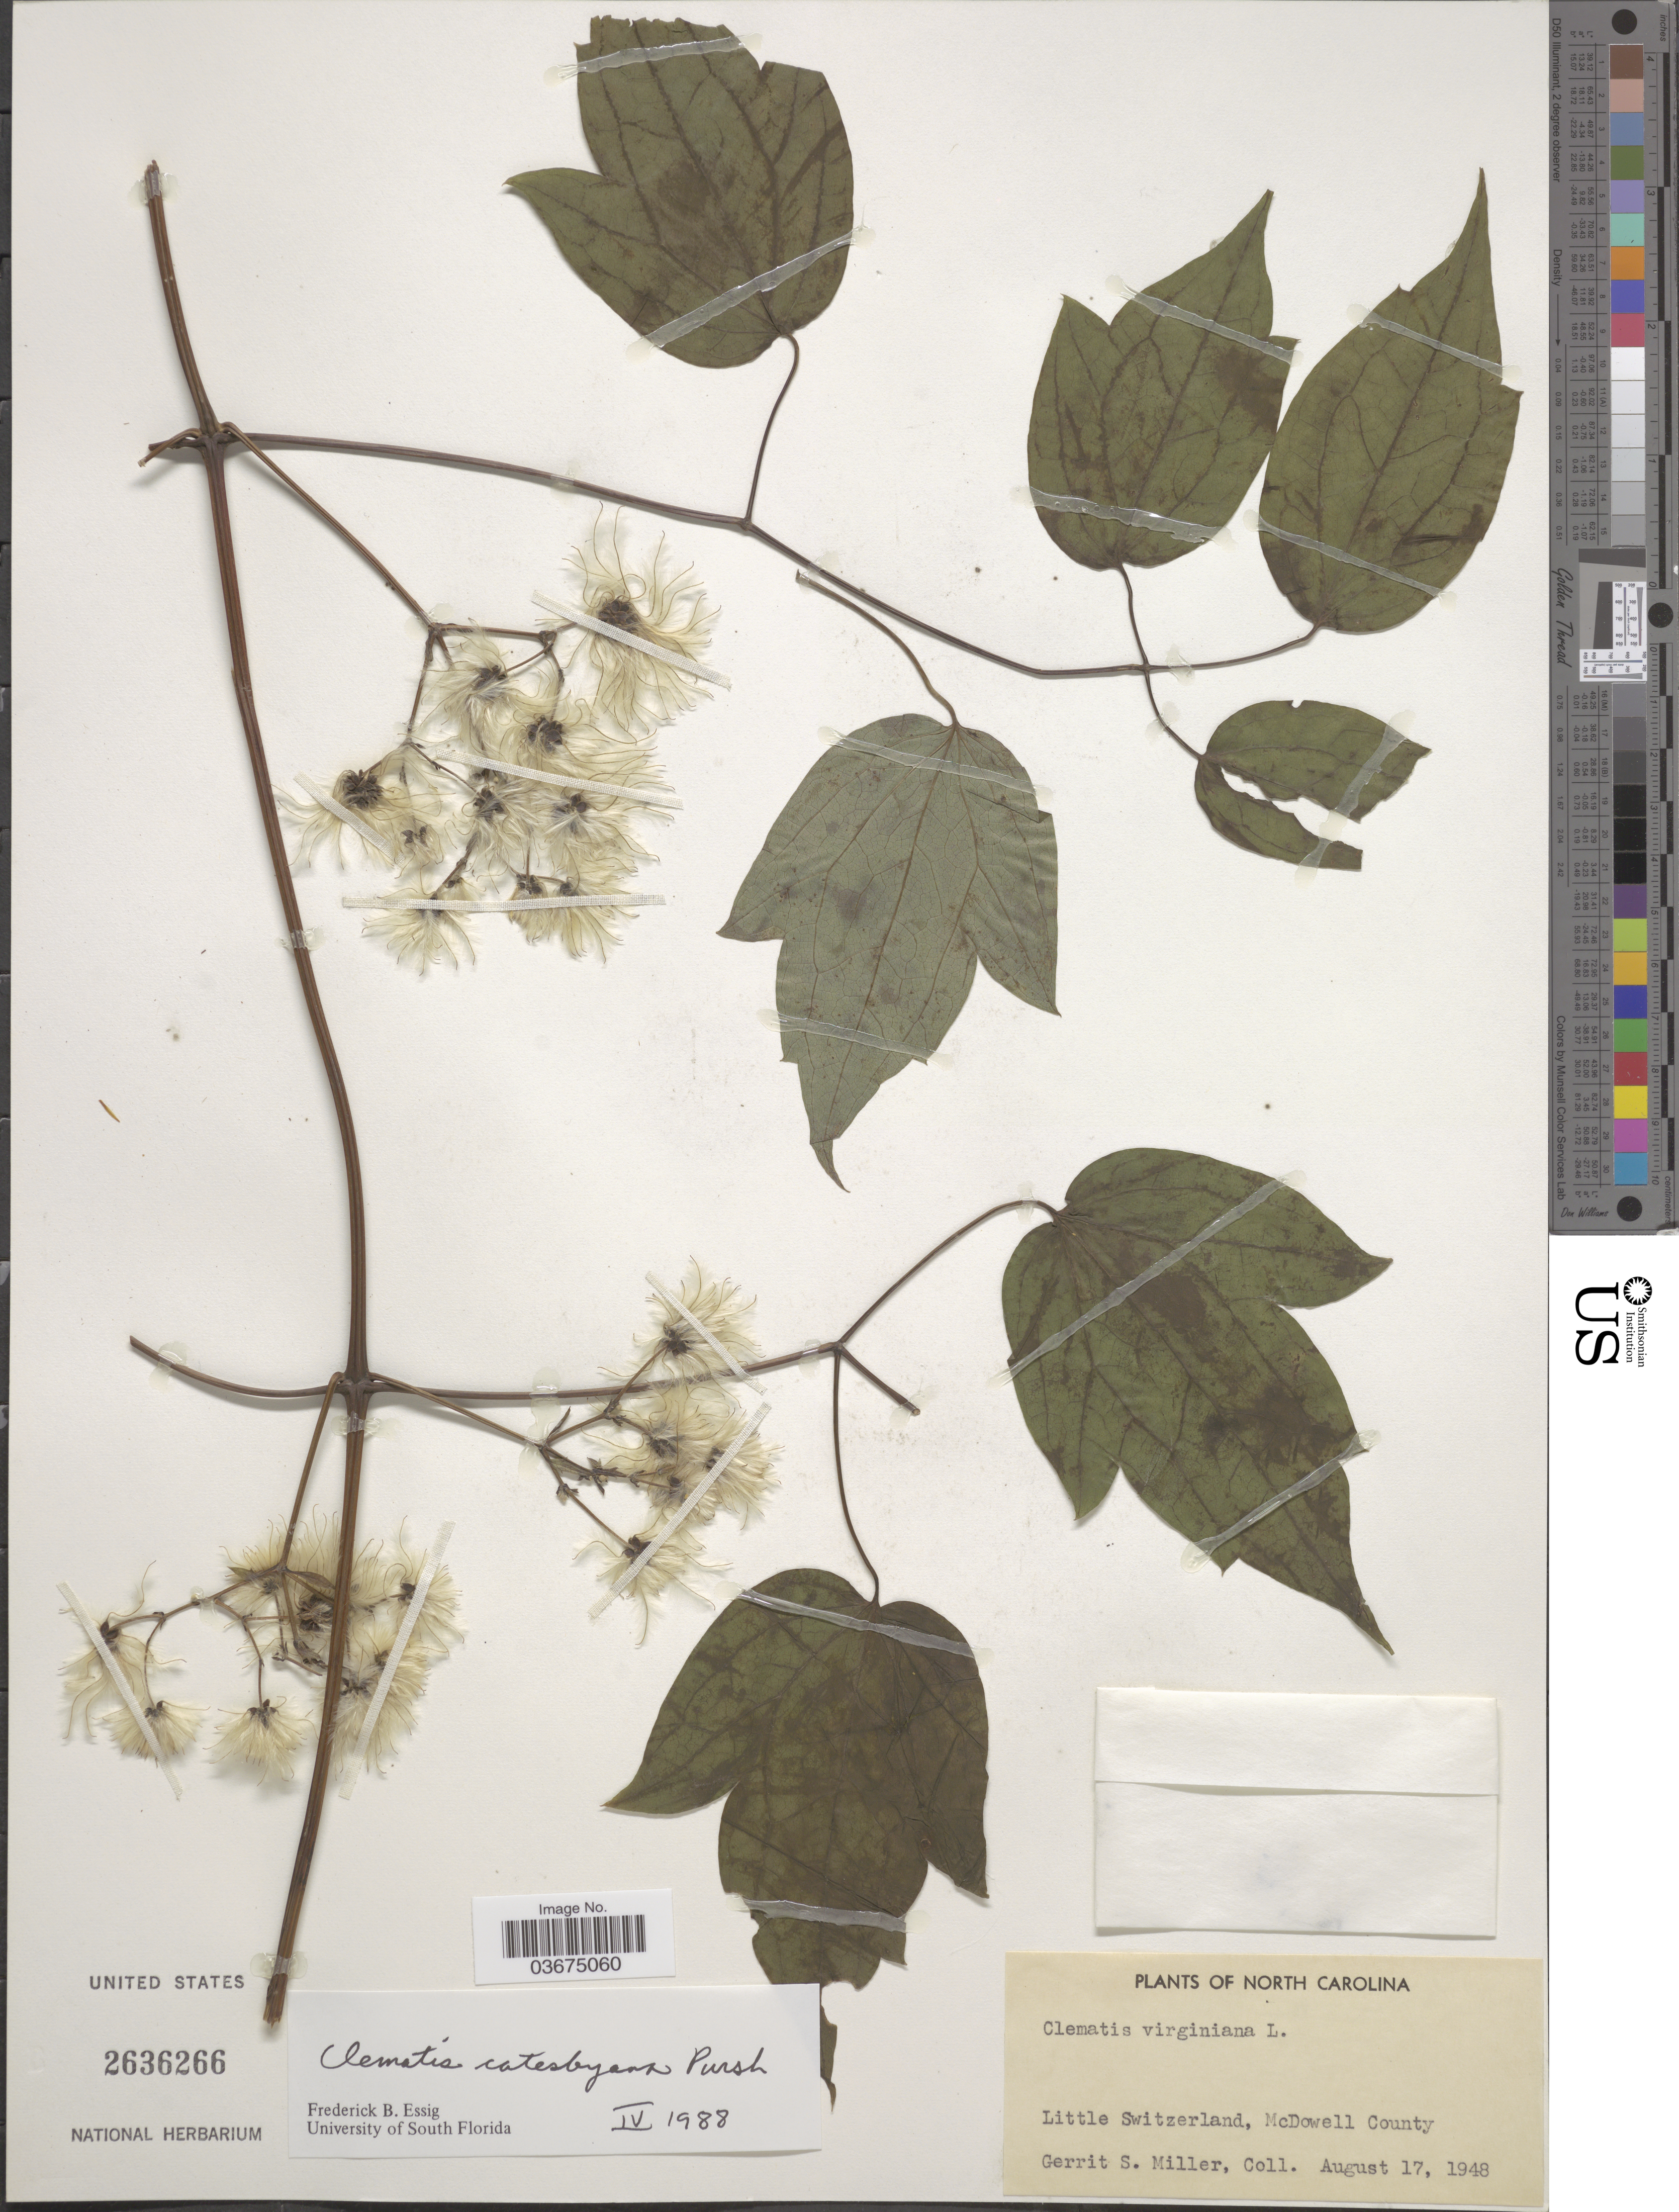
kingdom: Plantae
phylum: Tracheophyta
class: Magnoliopsida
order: Ranunculales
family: Ranunculaceae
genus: Clematis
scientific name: Clematis catesbyana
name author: Pursh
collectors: G. S. Miller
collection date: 1948-08-17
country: United States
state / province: North Carolina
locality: Little Switzerland, McDowell County.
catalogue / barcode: US 2636266